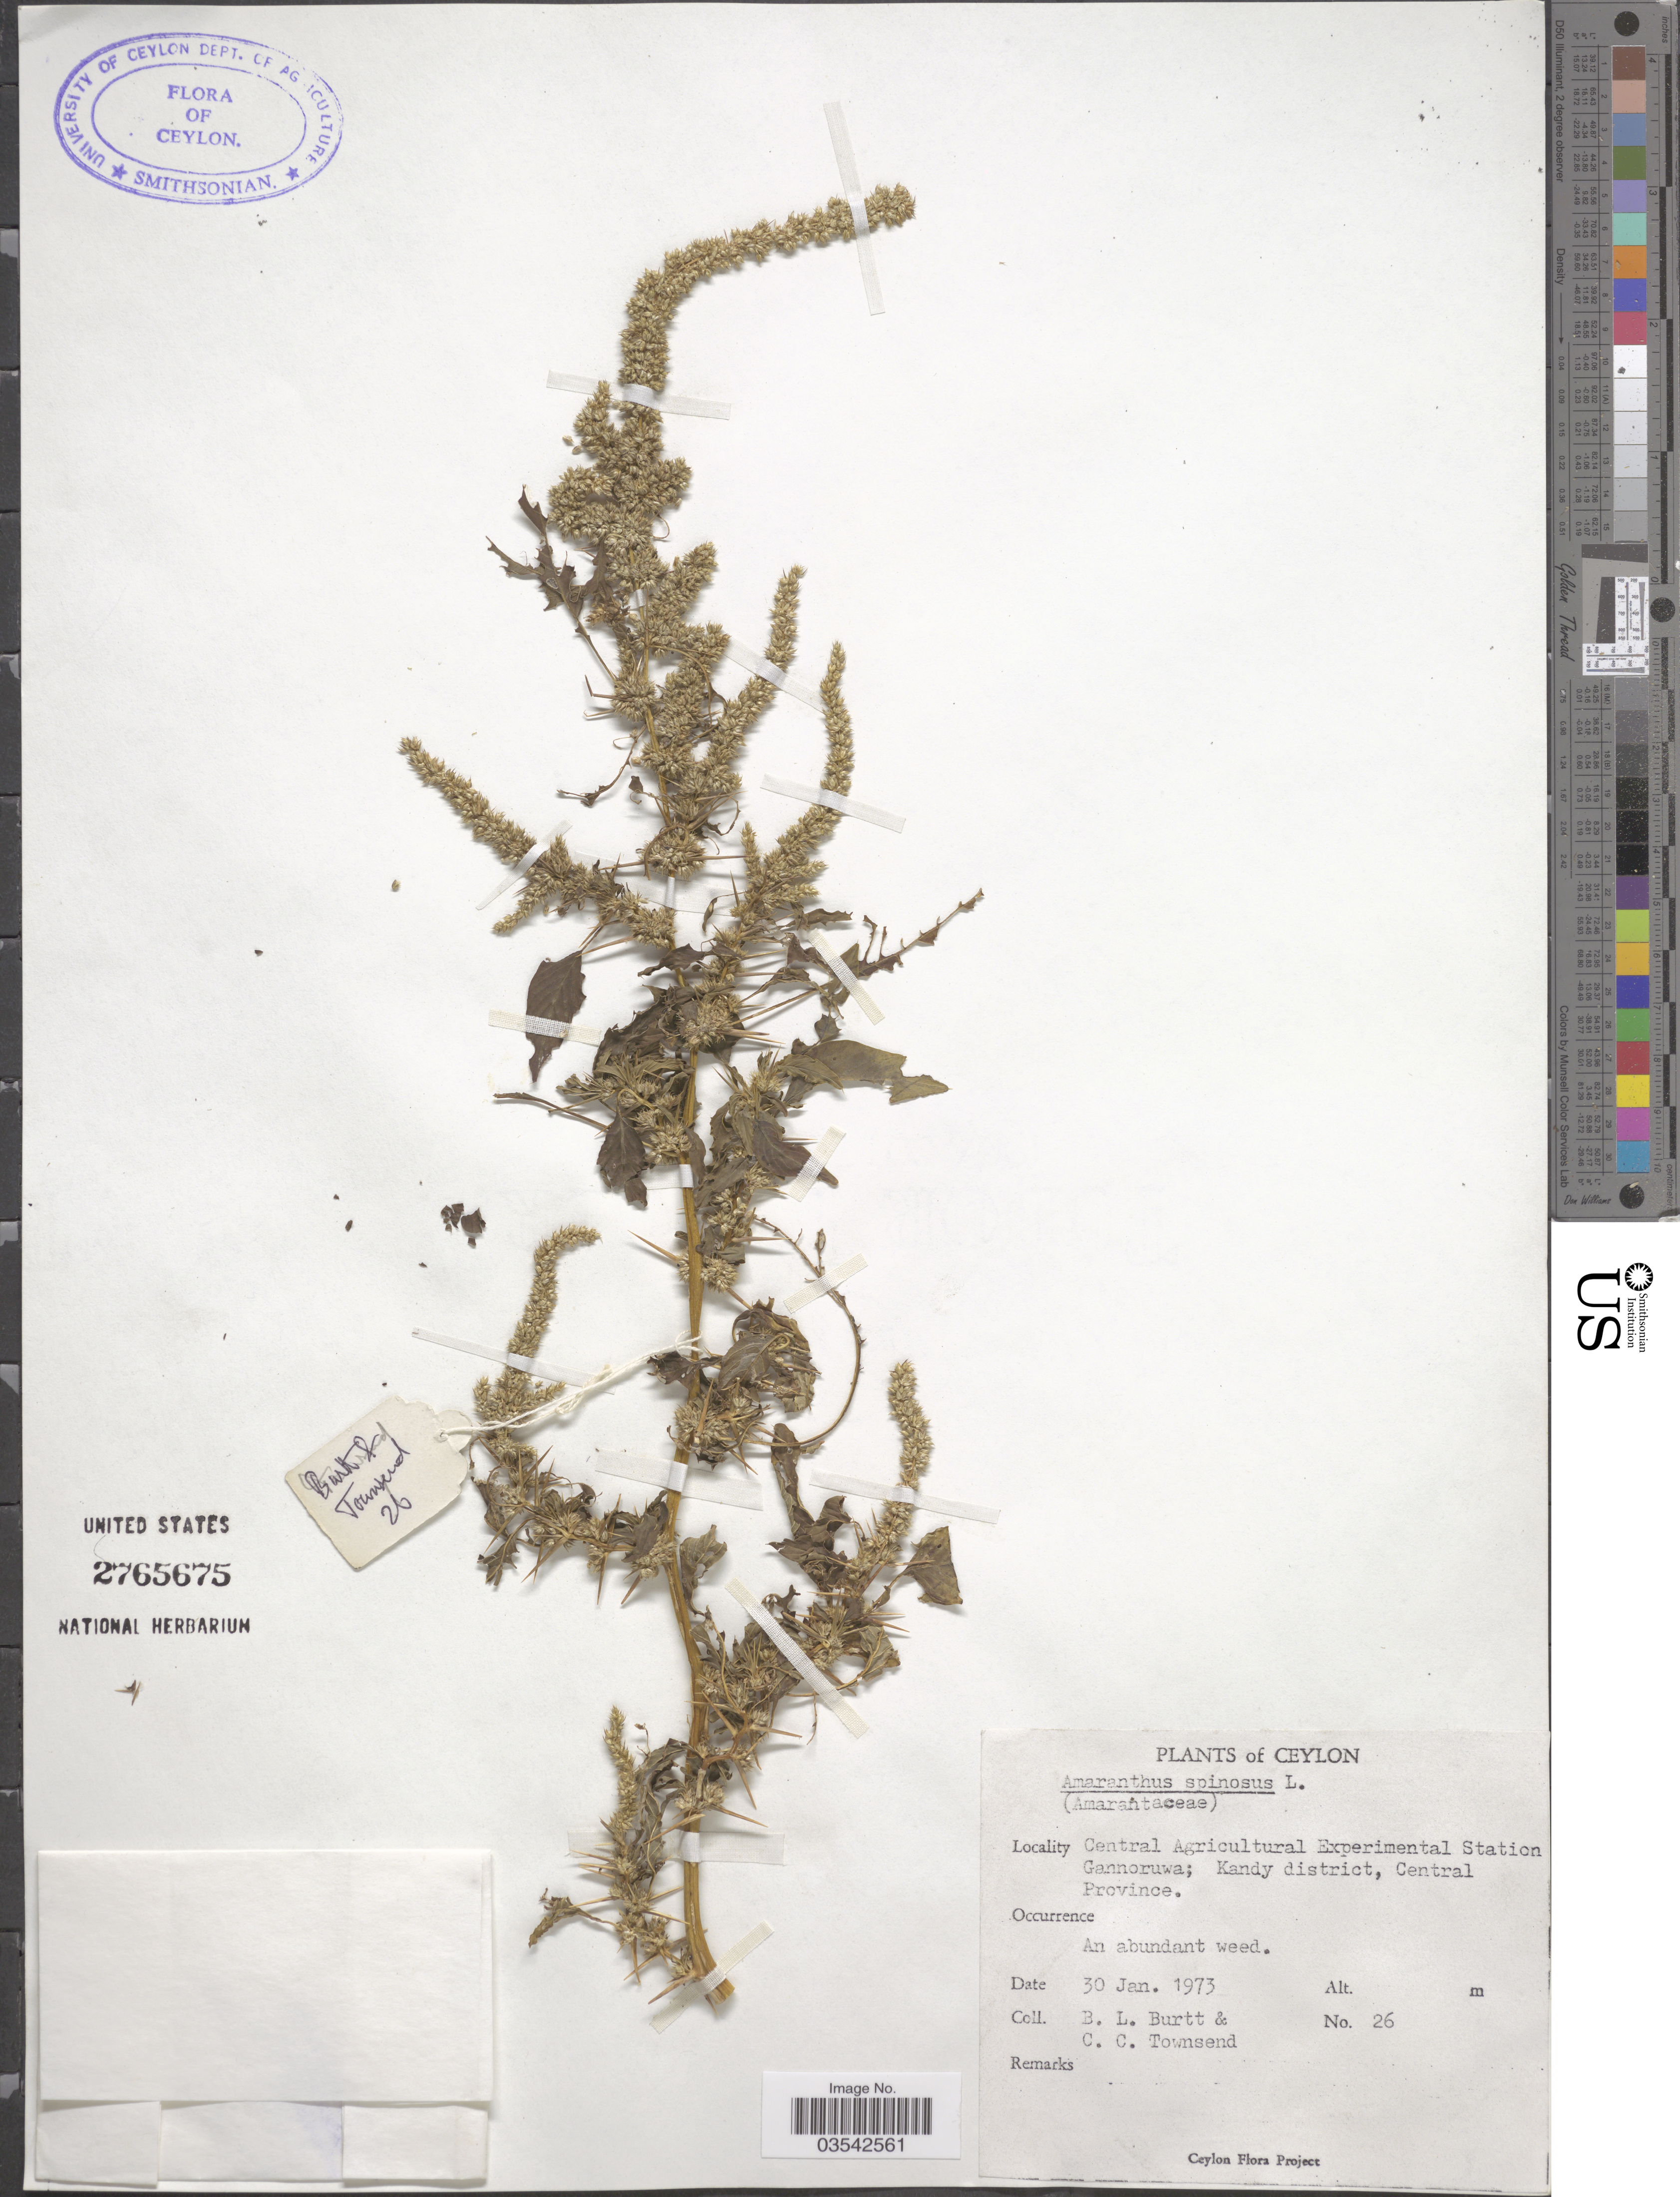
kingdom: Plantae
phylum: Tracheophyta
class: Magnoliopsida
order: Caryophyllales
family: Amaranthaceae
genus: Amaranthus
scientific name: Amaranthus spinosus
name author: L.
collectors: B. L. Burtt & C. C. Townsend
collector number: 26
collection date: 1973-01-30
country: Sri Lanka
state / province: Central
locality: Ceylon. Central Agricultural Experimental Station Gannoruwa; Kandy district.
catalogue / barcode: US 2765675